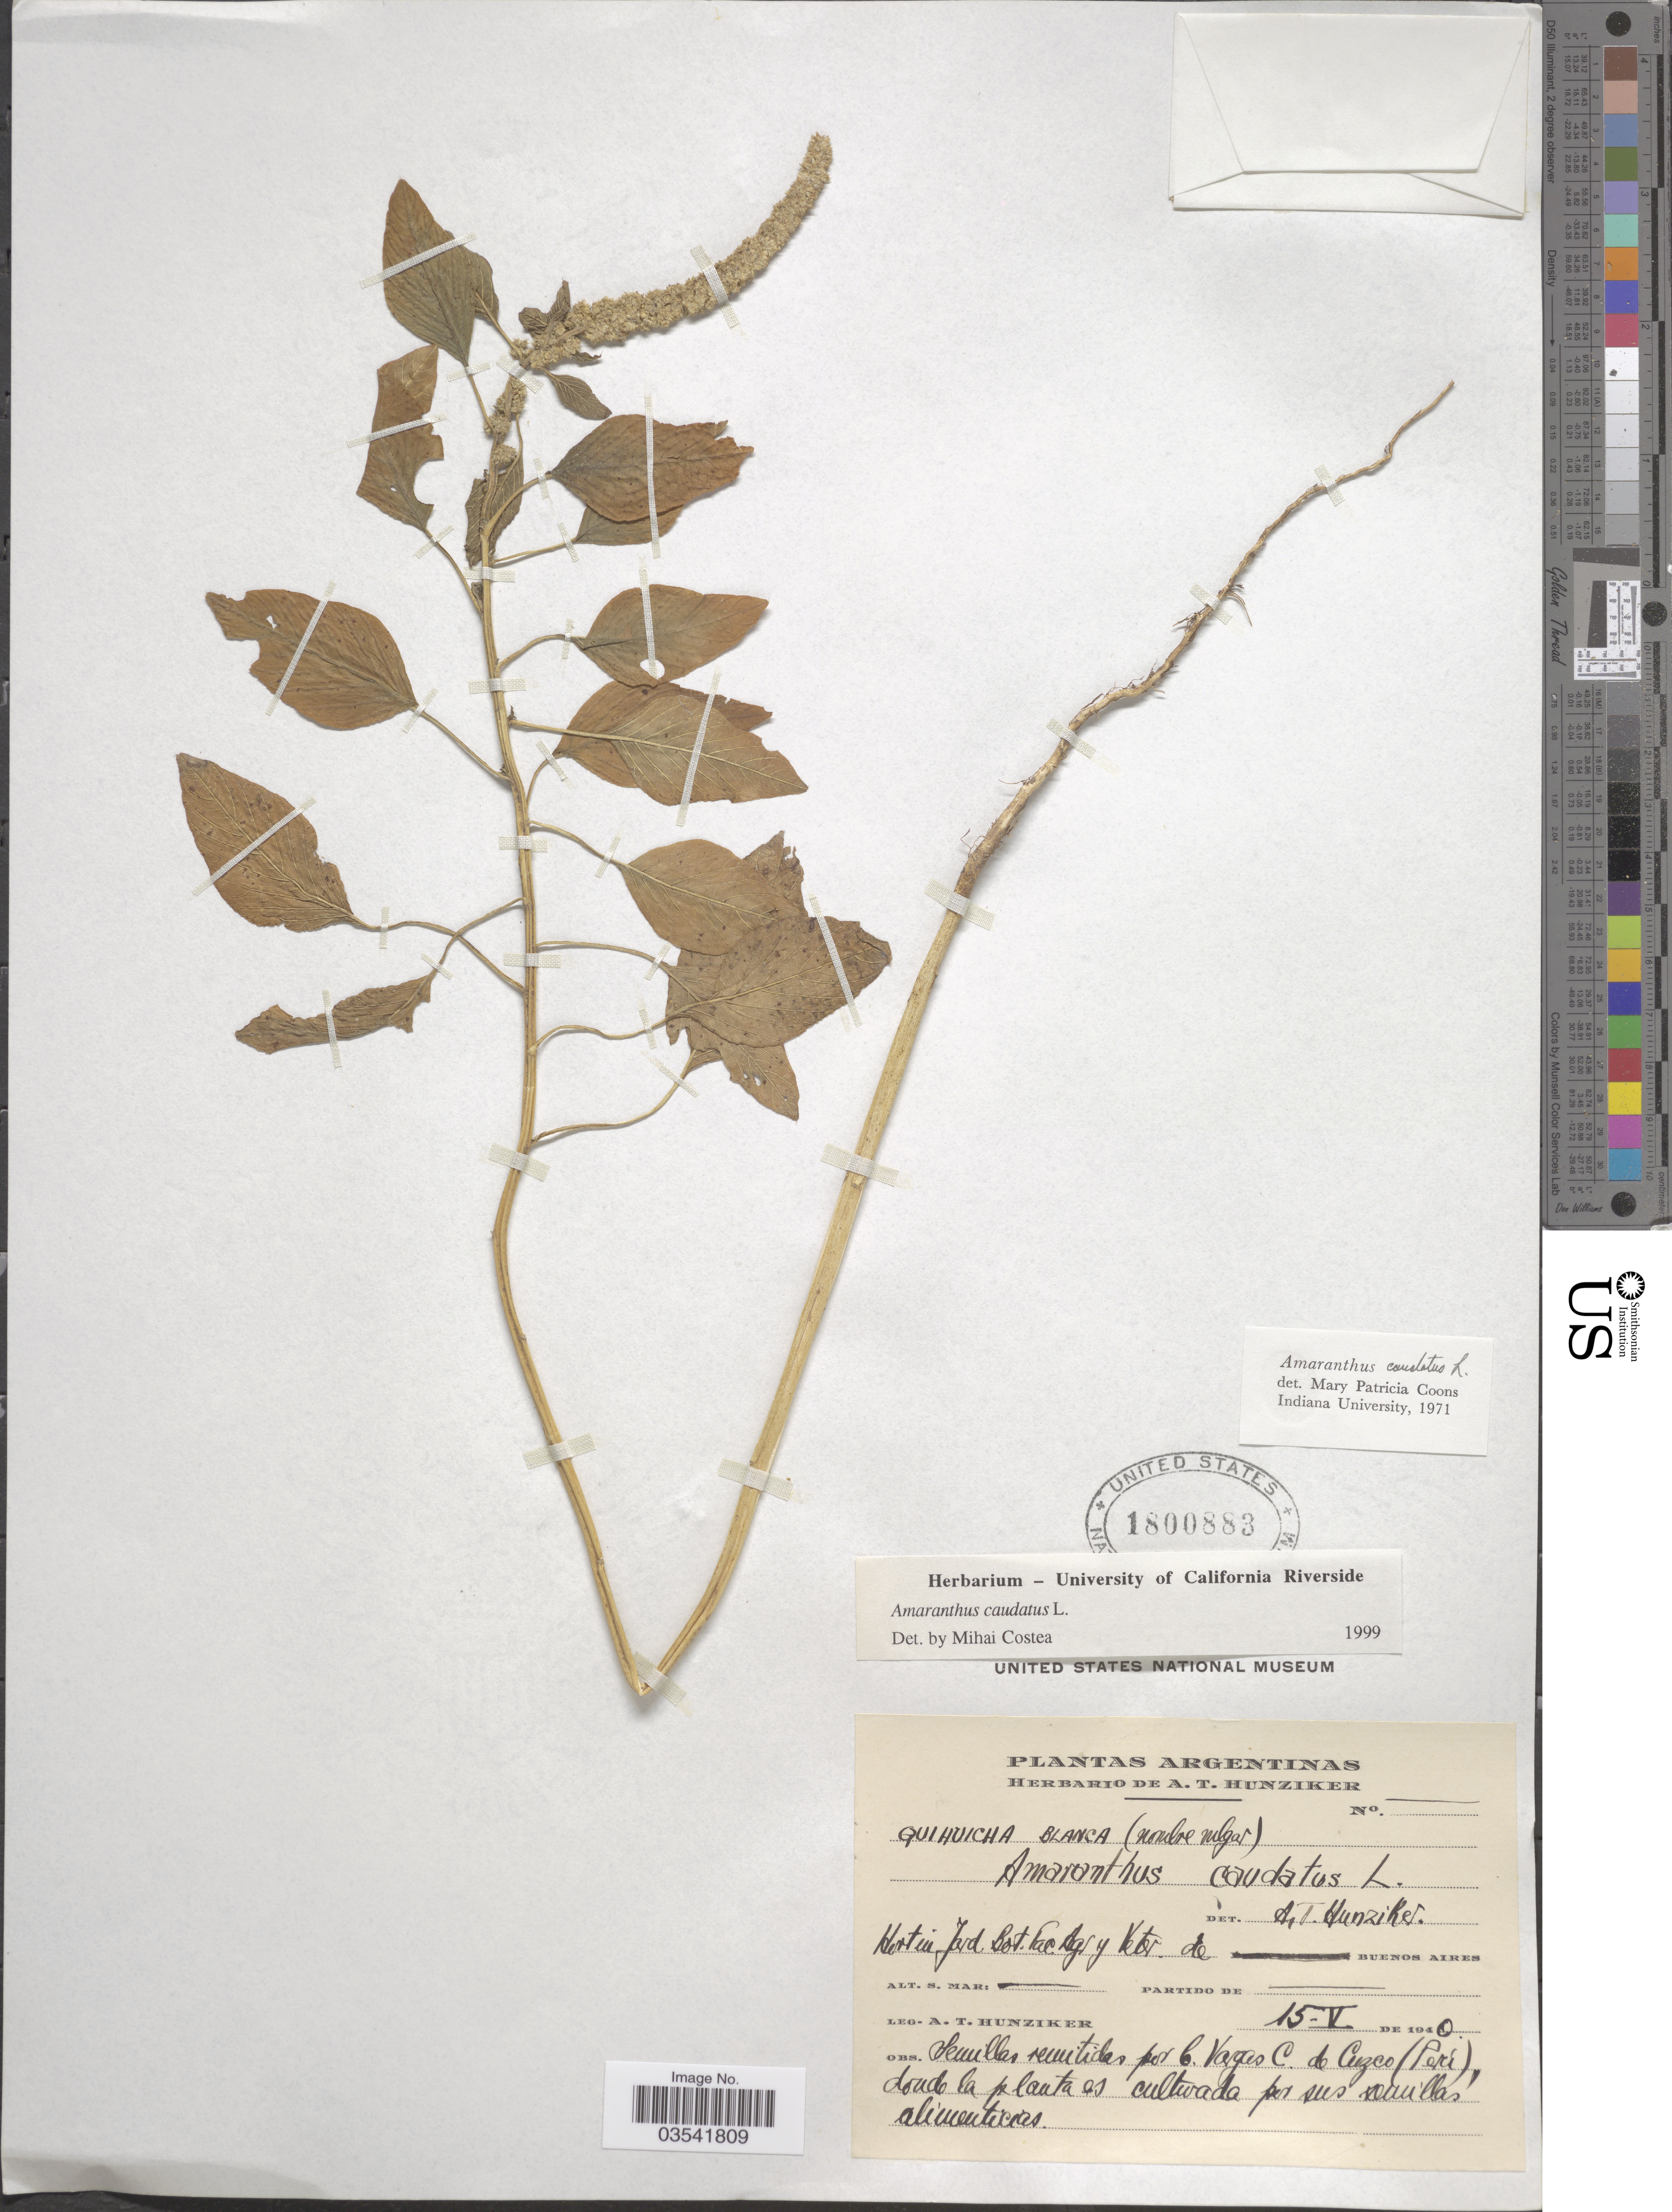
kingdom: Plantae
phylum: Tracheophyta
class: Magnoliopsida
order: Caryophyllales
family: Amaranthaceae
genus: Amaranthus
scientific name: Amaranthus caudatus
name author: L.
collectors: A. T. Hunziker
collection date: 1940-05-15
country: Argentina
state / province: Buenos Aires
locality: Hort. in Jard. Bot. Fac. Agr. y Veter. de Buenos Aires.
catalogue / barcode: US 1800883